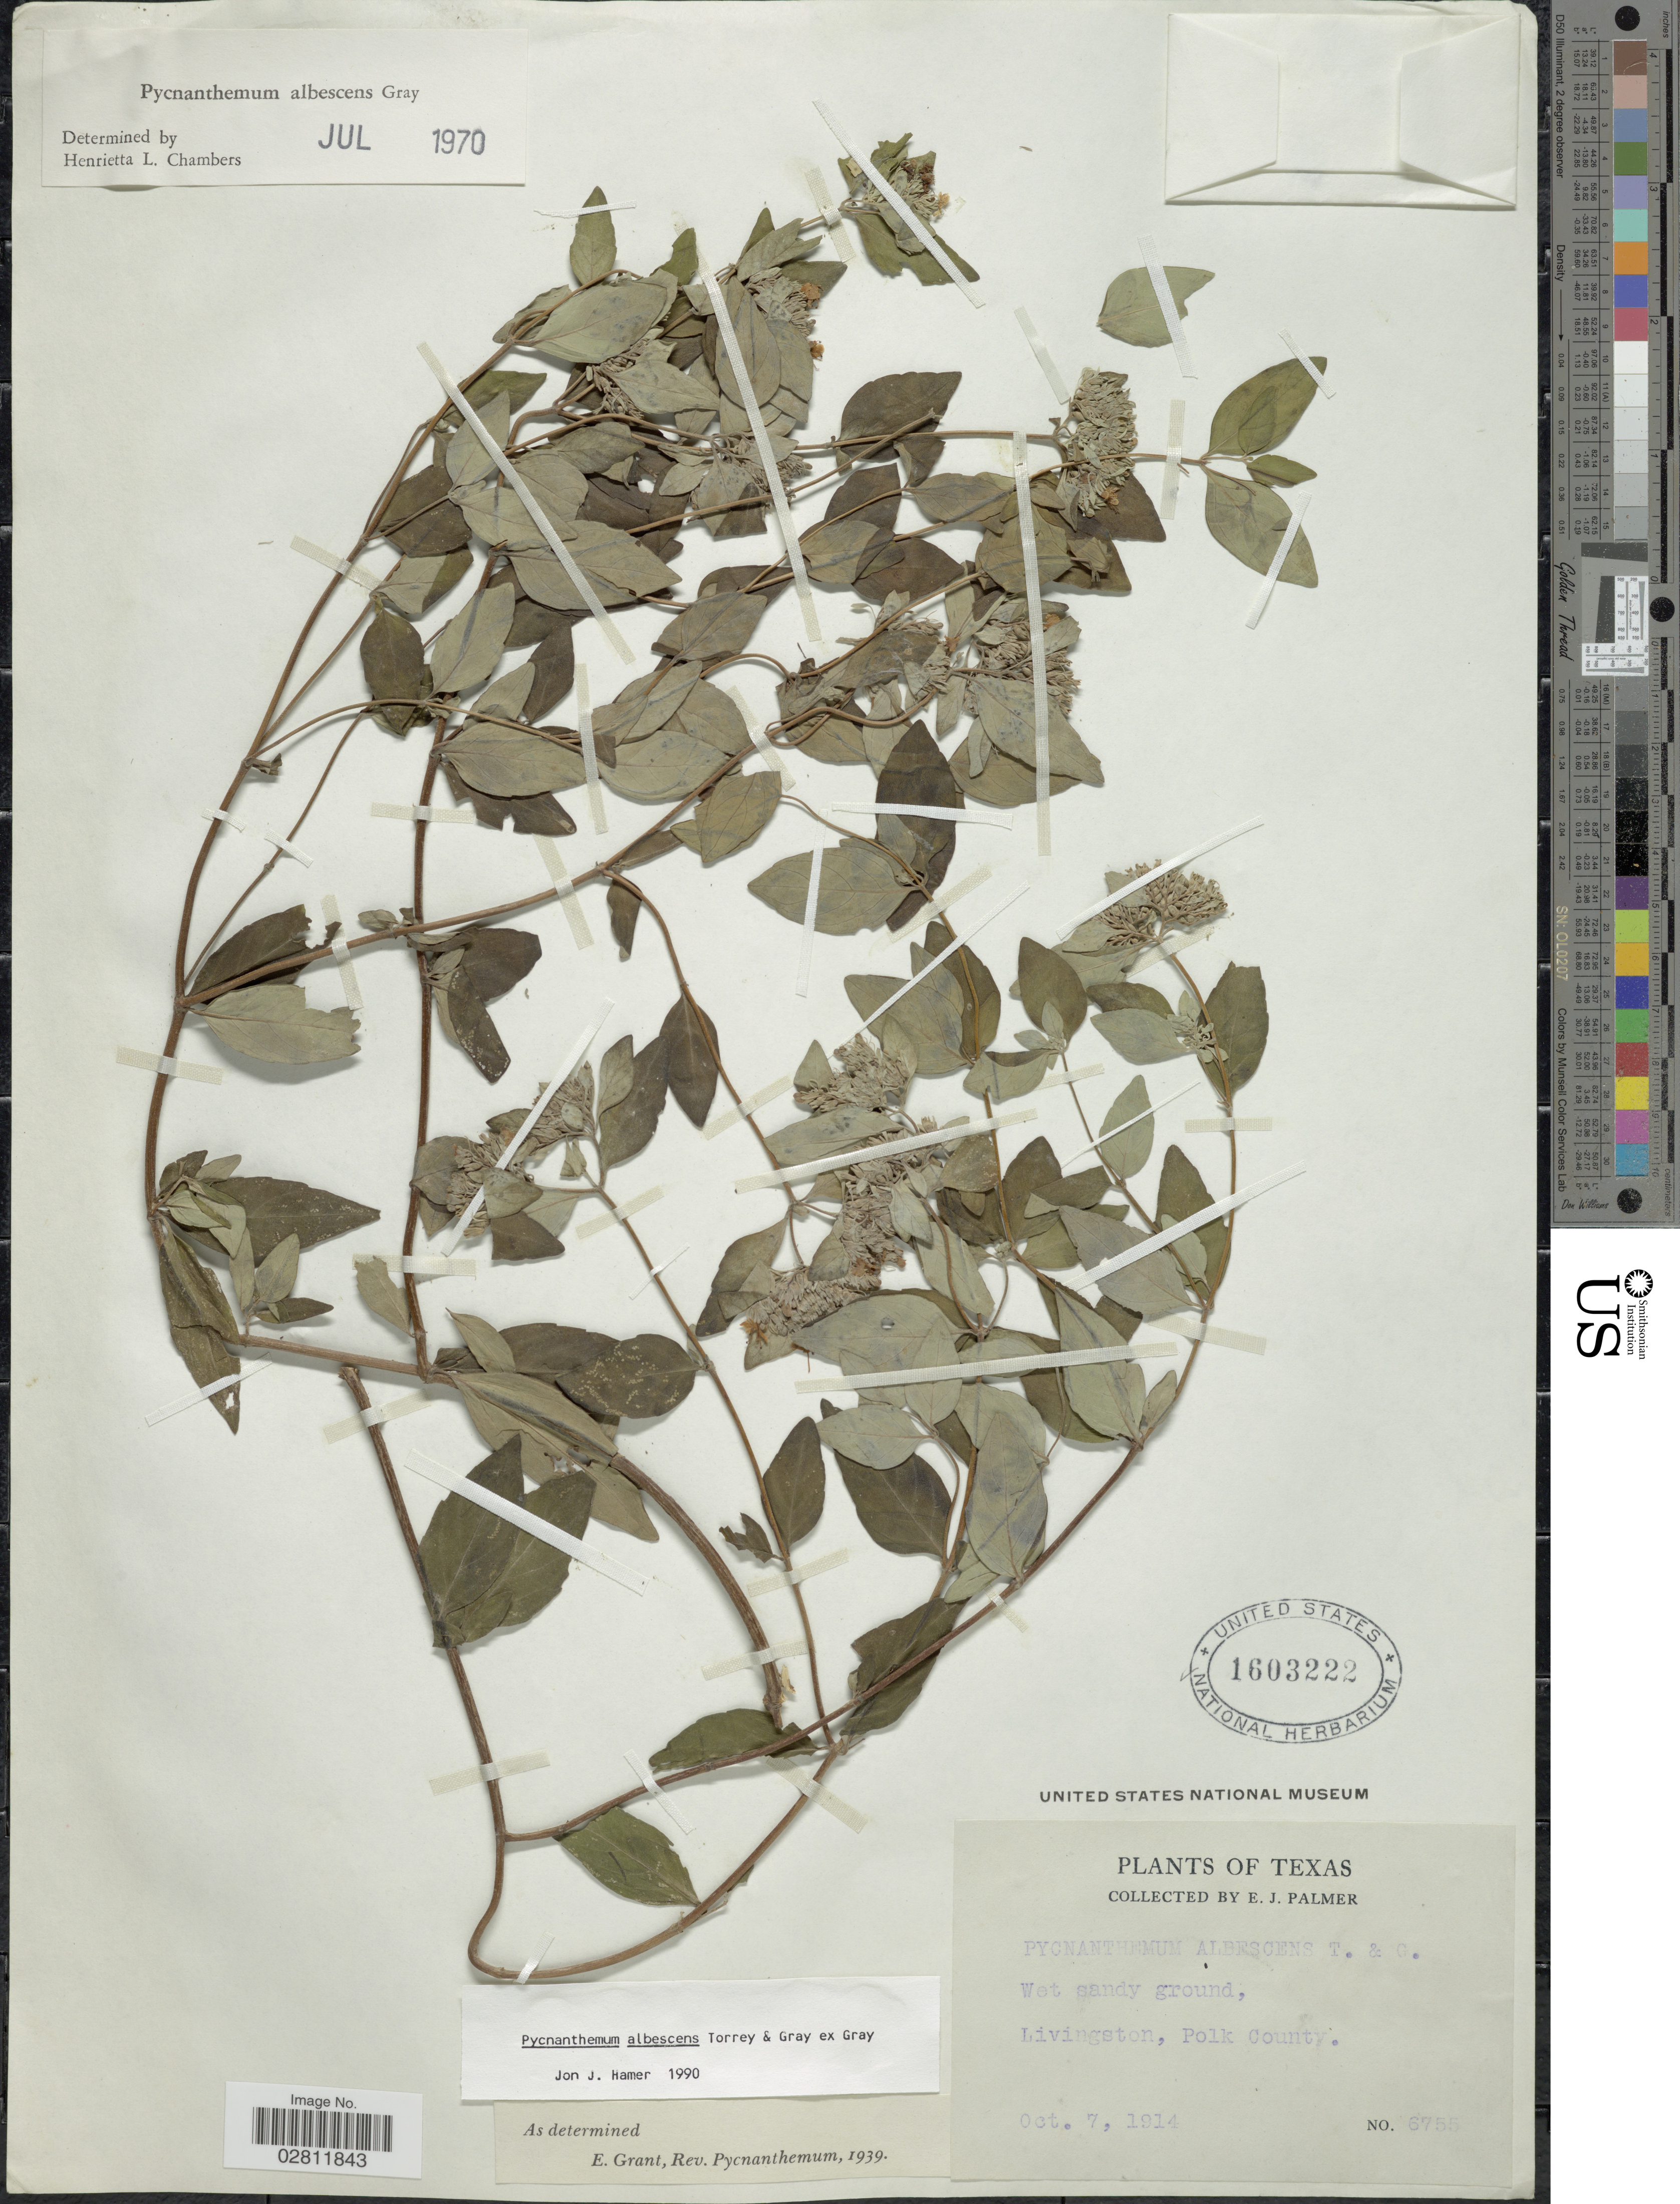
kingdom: Plantae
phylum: Tracheophyta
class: Magnoliopsida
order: Lamiales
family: Lamiaceae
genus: Pycnanthemum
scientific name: Pycnanthemum albescens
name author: Torr. & A. Gray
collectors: E. J. Palmer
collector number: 6755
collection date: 1914-10-07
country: United States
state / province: Texas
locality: Livingston, Polk County.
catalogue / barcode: US 1603222